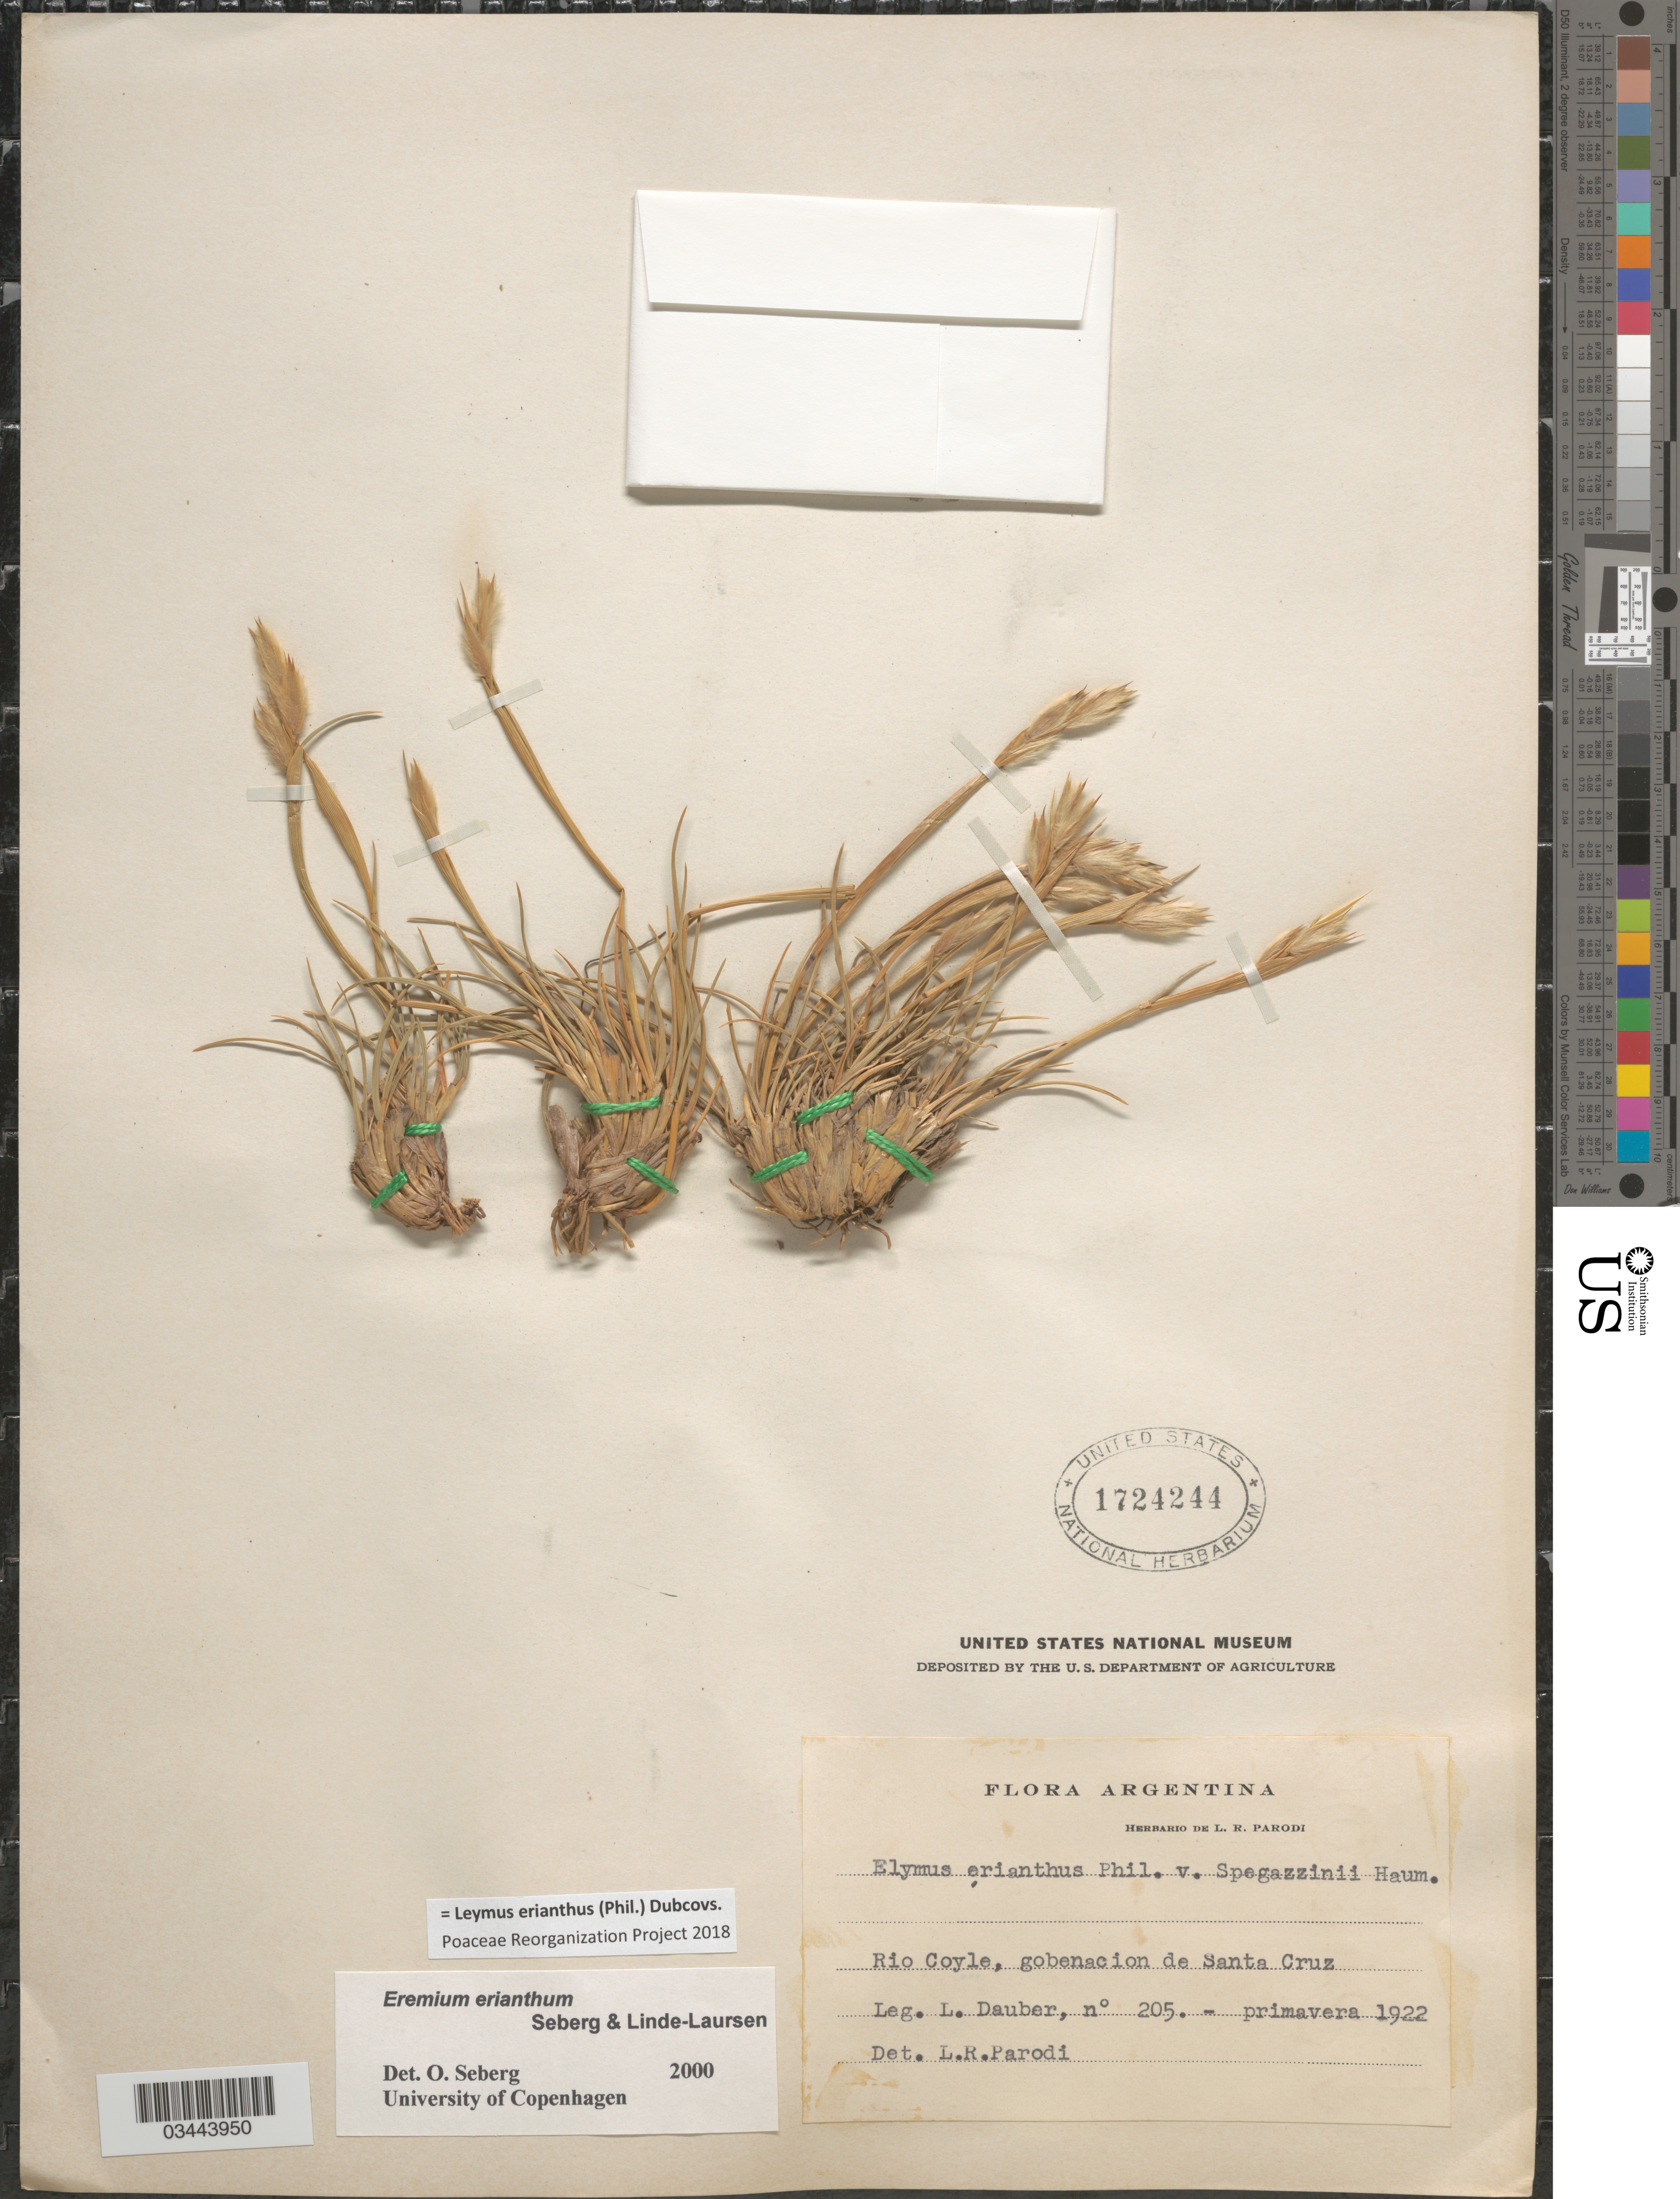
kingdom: Plantae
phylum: Tracheophyta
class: Liliopsida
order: Poales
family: Poaceae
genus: Leymus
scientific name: Leymus erianthus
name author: (Phil.) Dubcovsky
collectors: L. Dauber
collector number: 205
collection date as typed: Primavera 1922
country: Argentina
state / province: Santa Cruz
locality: Rio Coyle, gobenacion de Santa Cruz.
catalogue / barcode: US 1724244